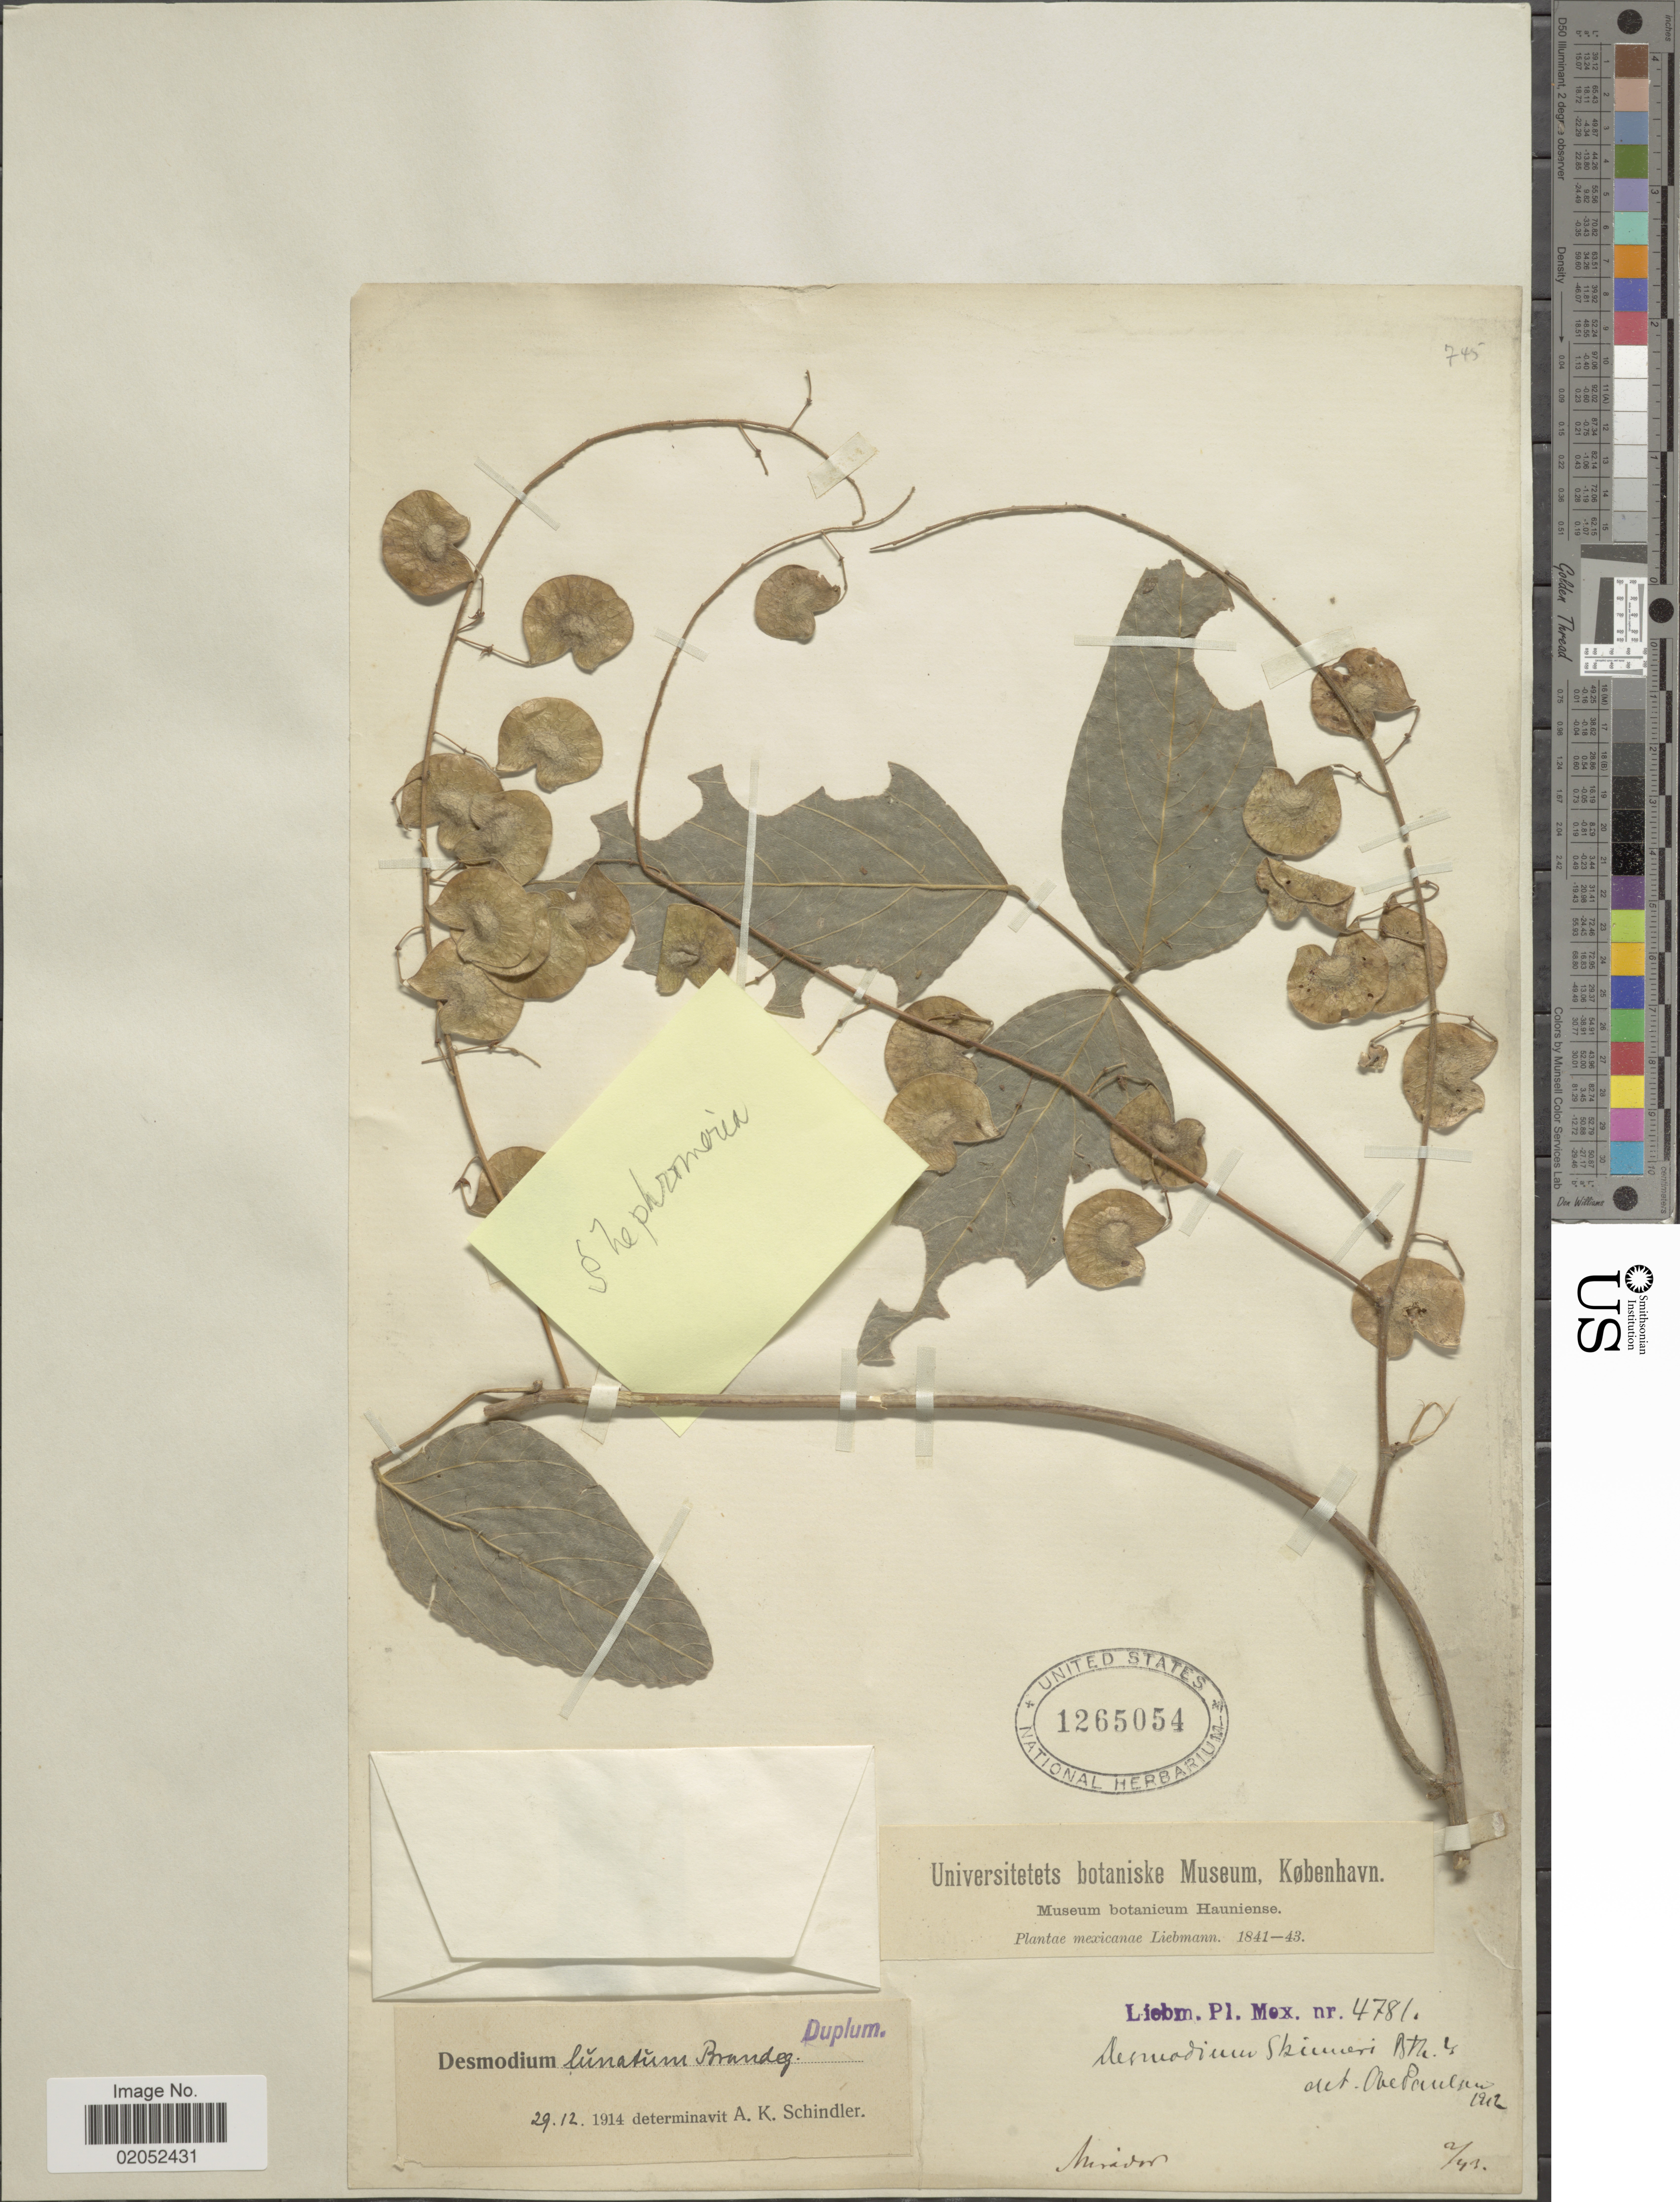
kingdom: Plantae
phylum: Tracheophyta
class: Magnoliopsida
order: Fabales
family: Fabaceae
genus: Desmodium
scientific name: Desmodium lunatum Brandegee, nom. illeg.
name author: Brandegee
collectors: Liebmann, --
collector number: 4781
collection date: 1841-02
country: Mexico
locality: Mirador.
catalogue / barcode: US 1265054